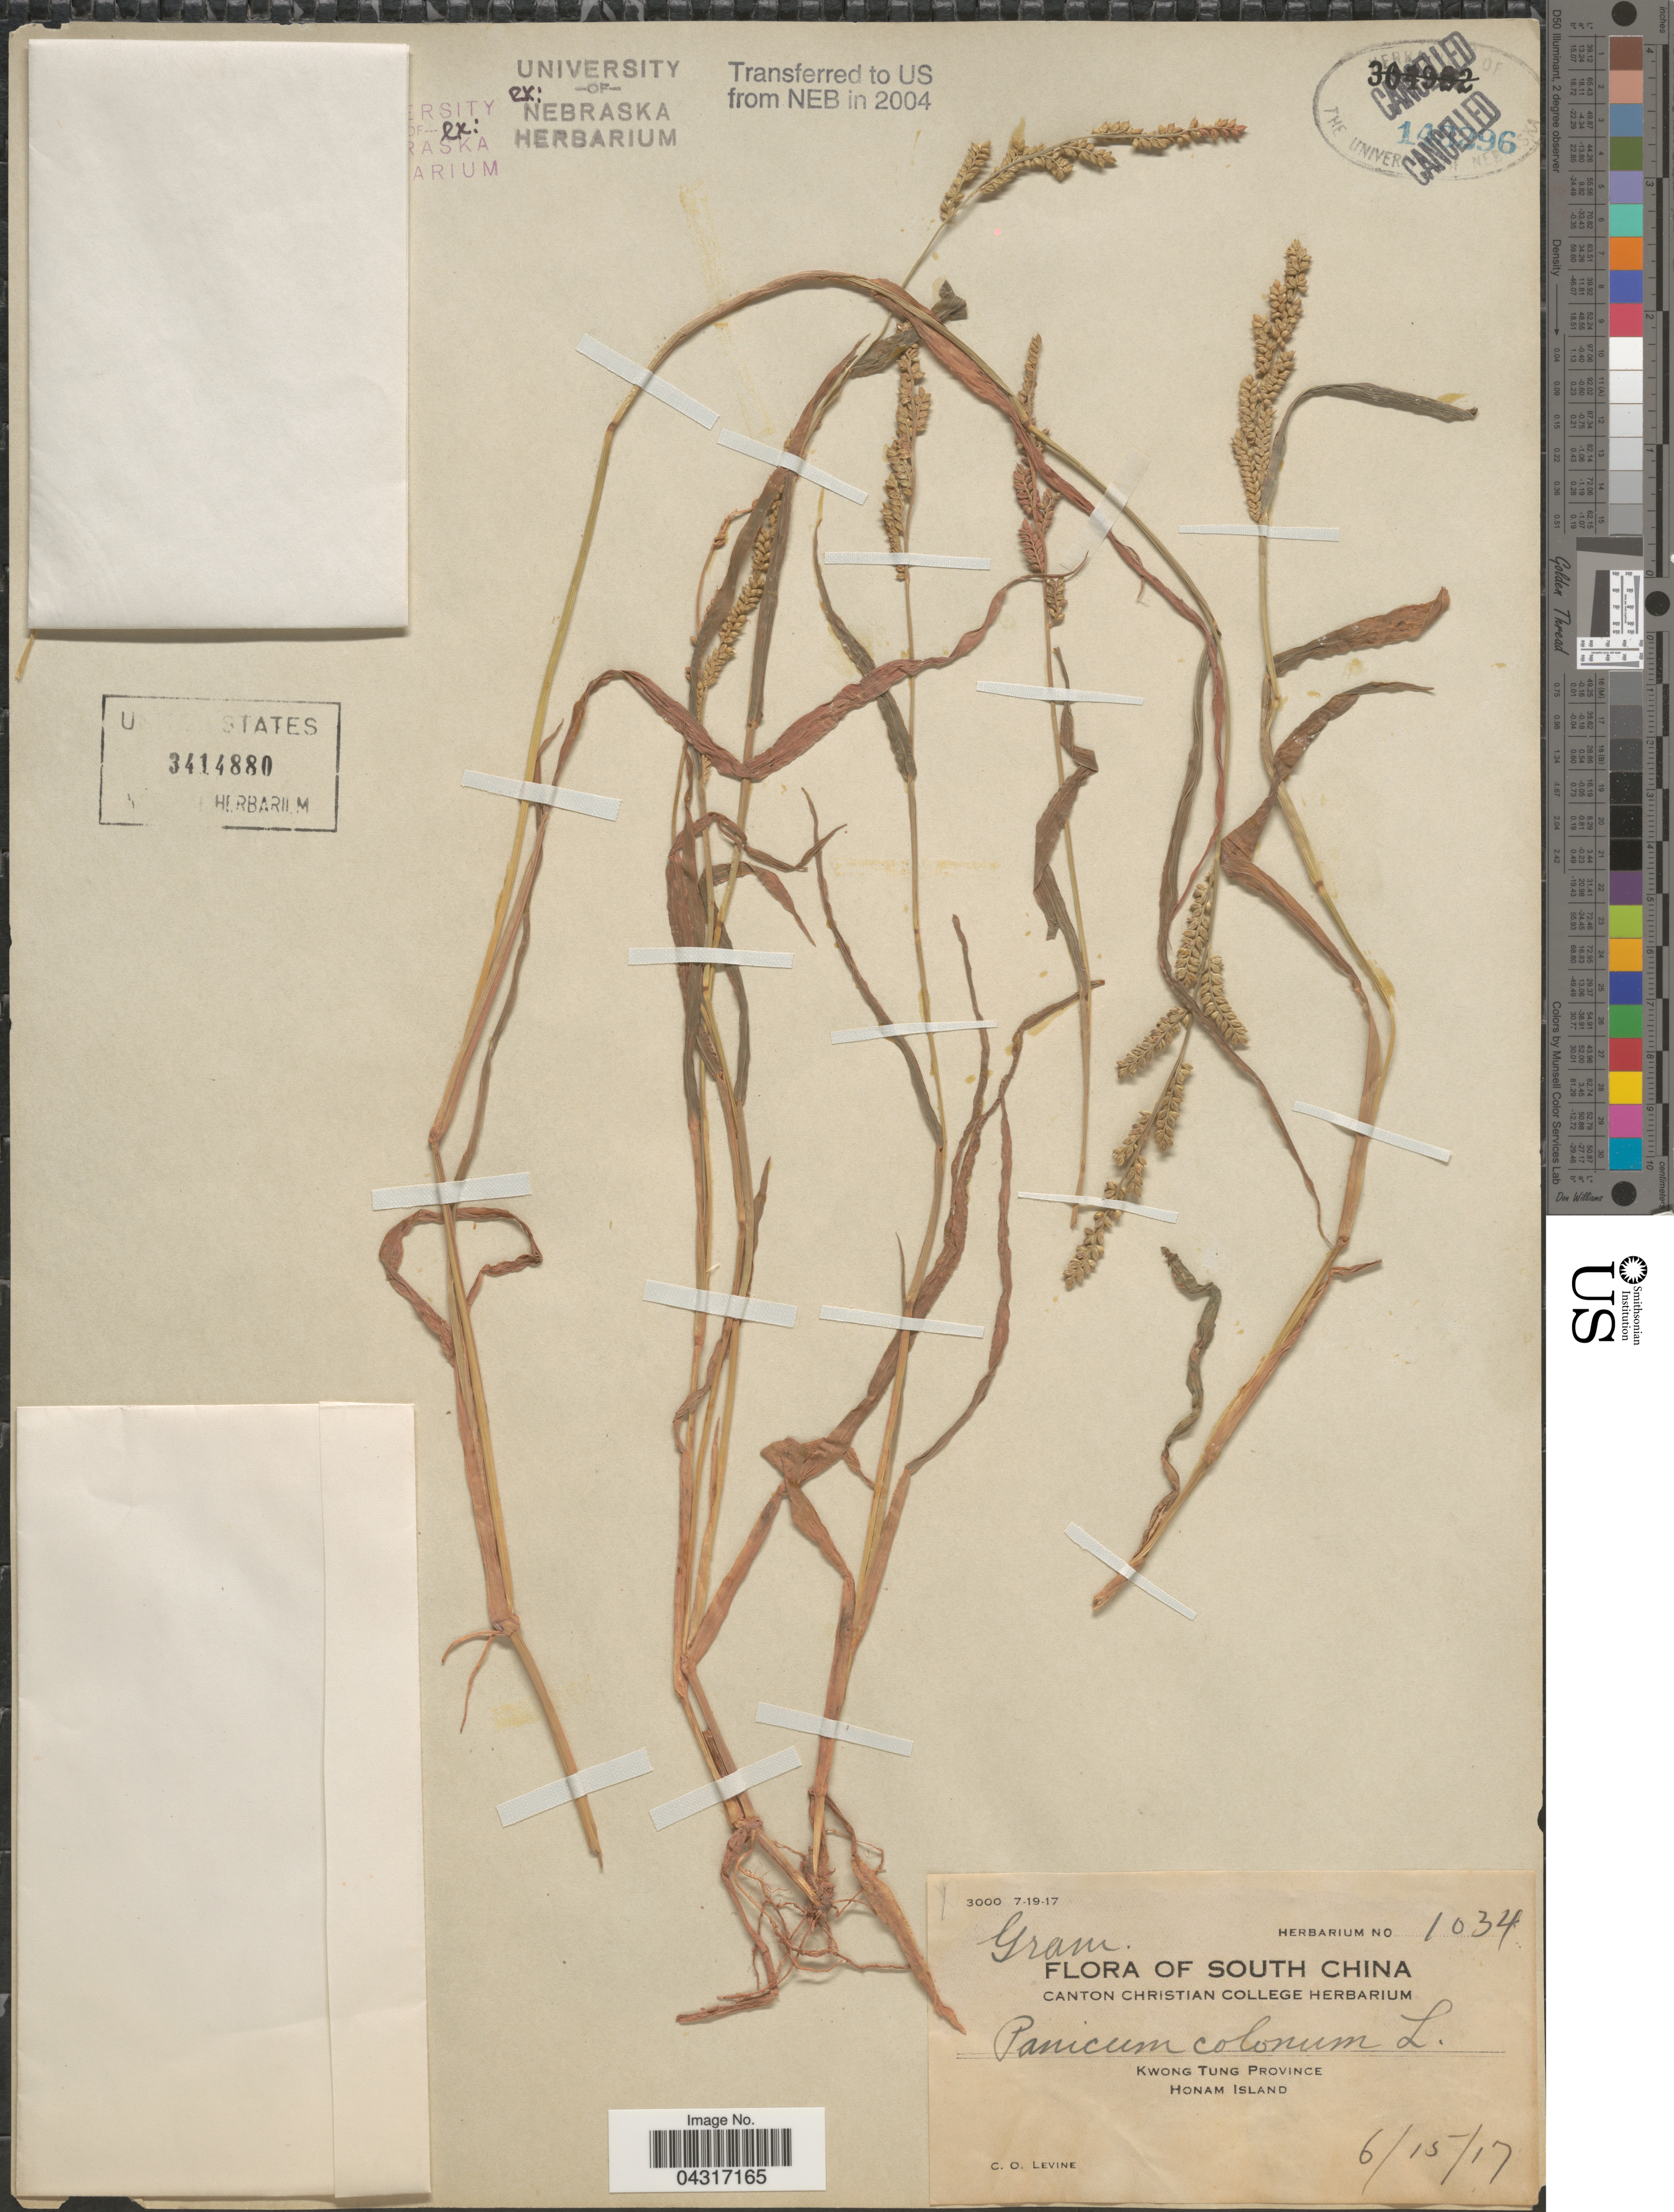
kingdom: Plantae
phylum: Tracheophyta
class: Liliopsida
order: Poales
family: Poaceae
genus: Echinochloa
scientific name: Echinochloa colona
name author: (L.) Link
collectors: C. O. Levine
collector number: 1034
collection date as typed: Transcribed d/m/y: 15/6/17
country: China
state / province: Guangdong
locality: South China. Kwong Tung Province. Honam Island.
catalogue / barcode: US 3414880